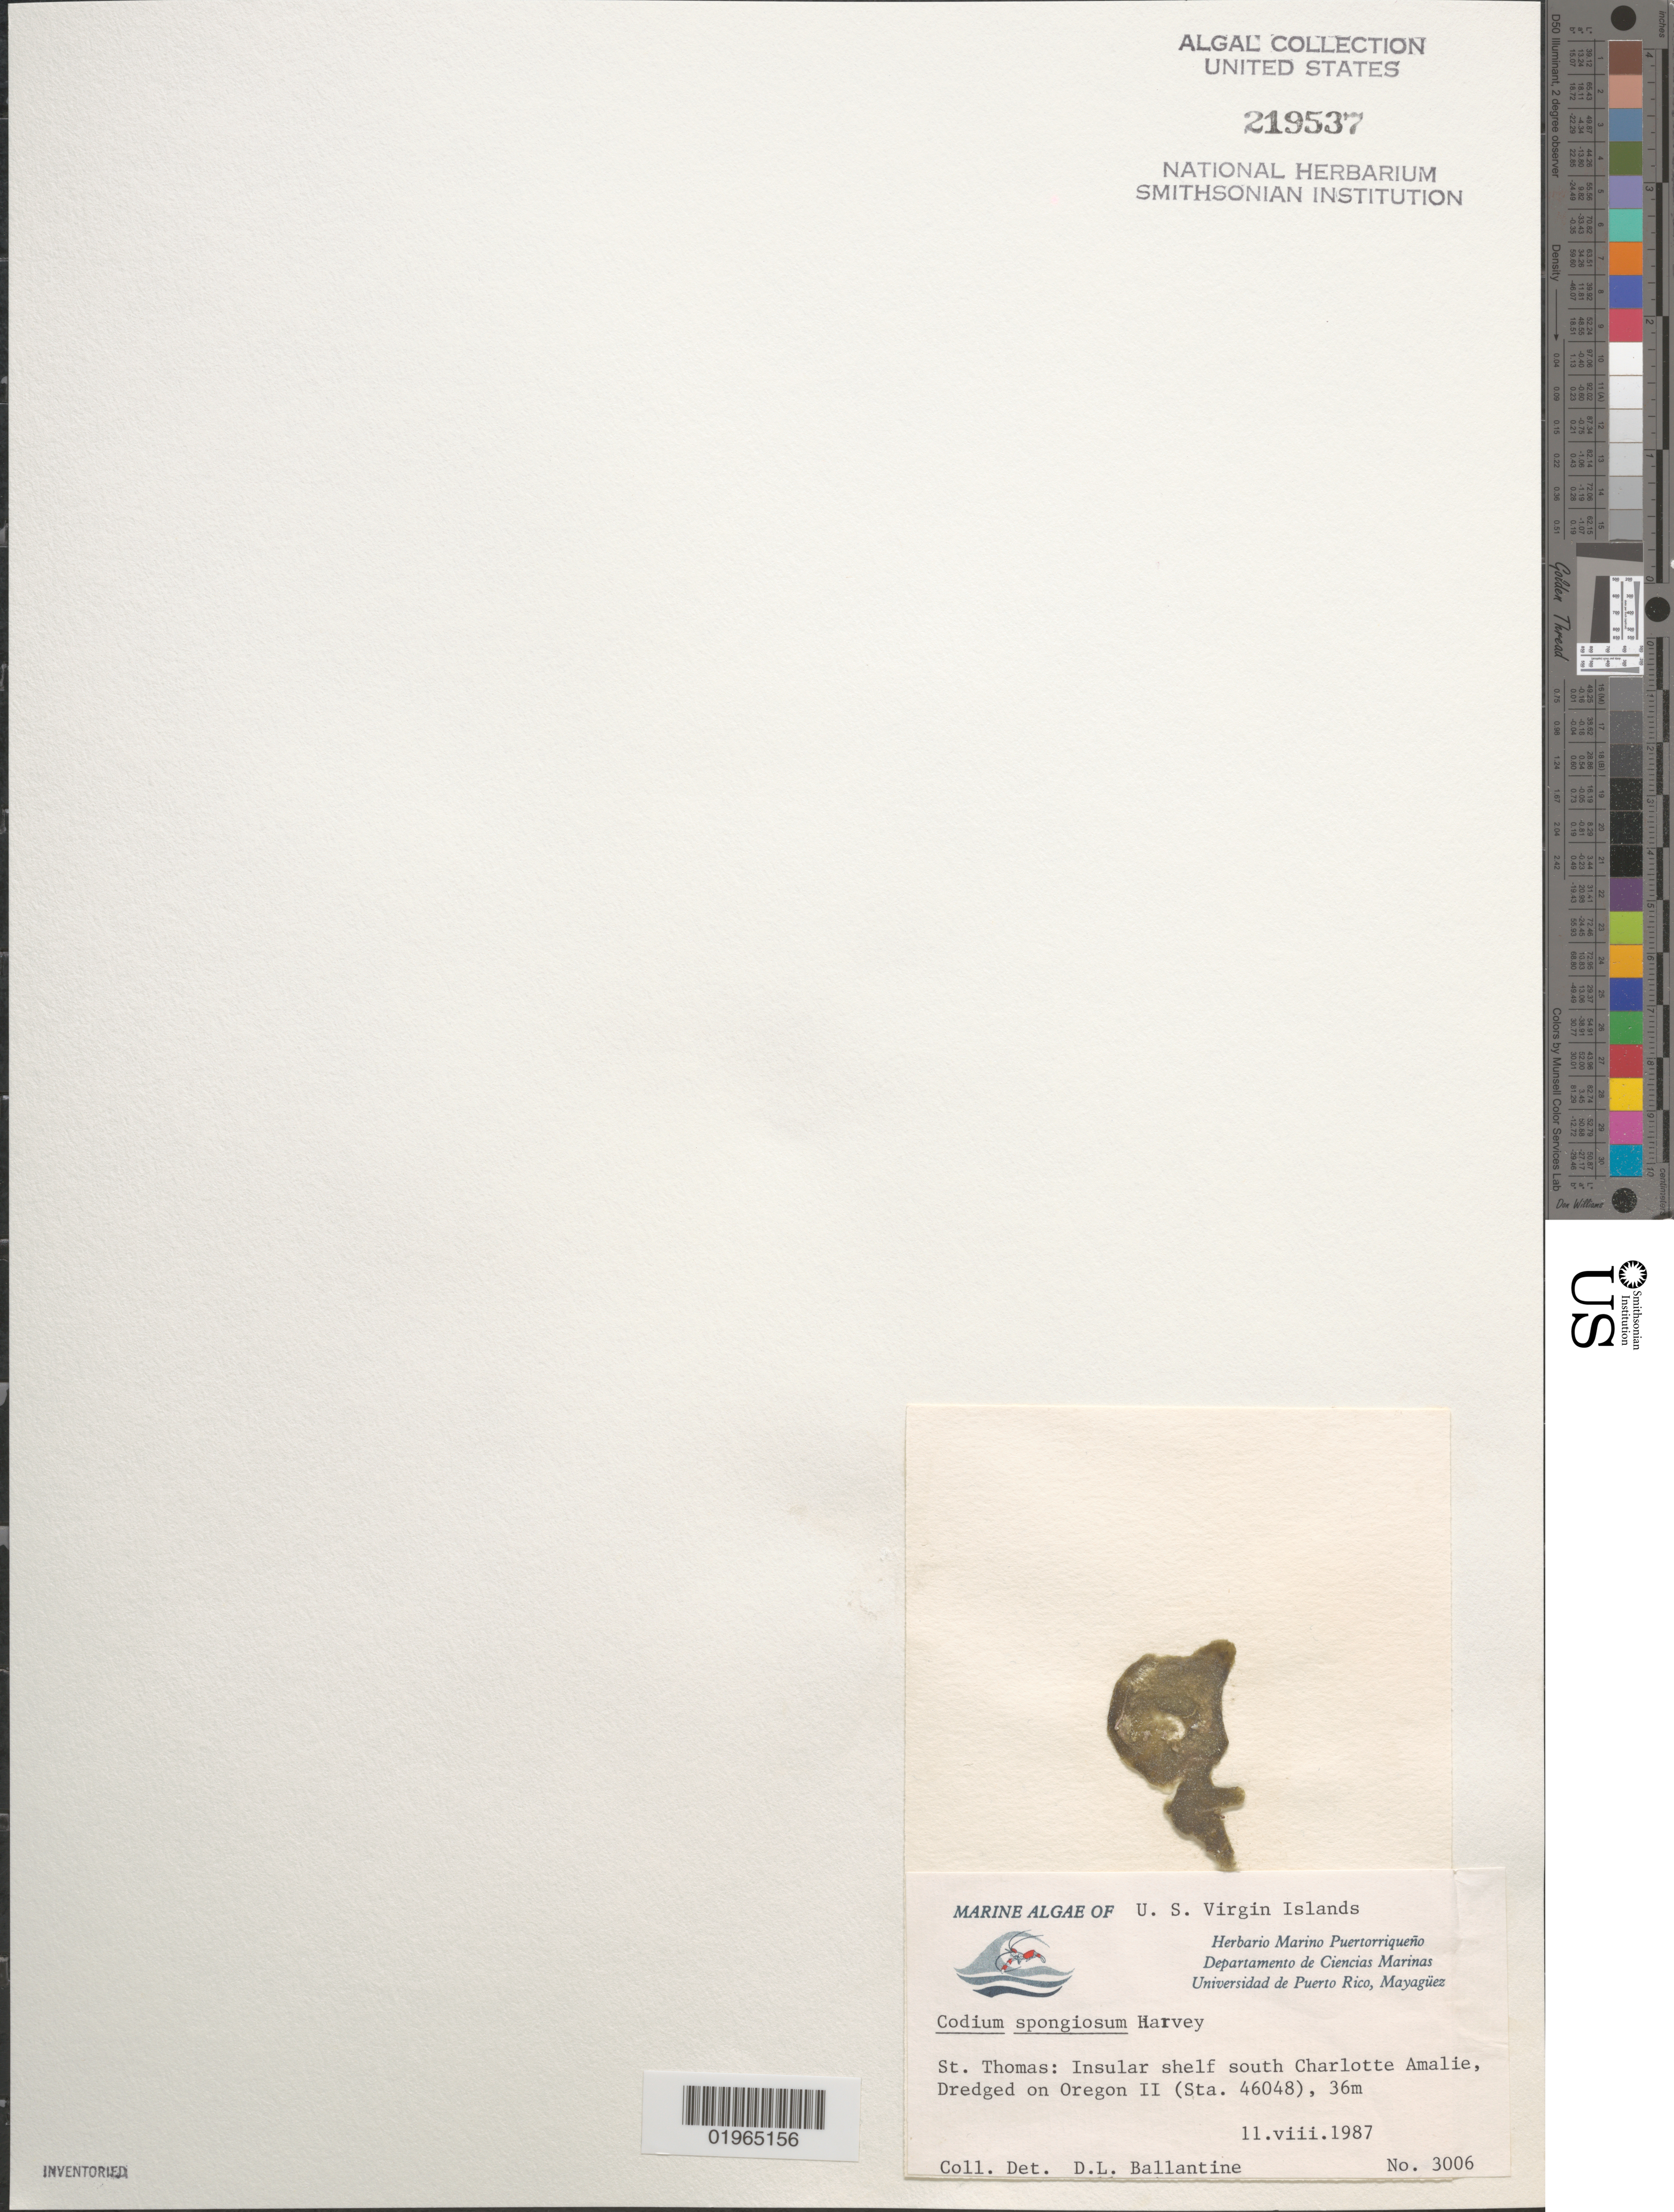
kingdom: Plantae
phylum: Chlorophyta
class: Ulvophyceae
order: Bryopsidales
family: Codiaceae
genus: Codium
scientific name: Codium spongiosum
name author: Harv.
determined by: Ballantine, D. L.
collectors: D.L. Ballantine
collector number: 3006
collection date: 1987-08-11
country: U.S. Virgin Islands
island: St. Thomas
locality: Insular shelf south Charlotte Amalie. Dredged on ORegon II (Sta. 46048)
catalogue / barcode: US 219537